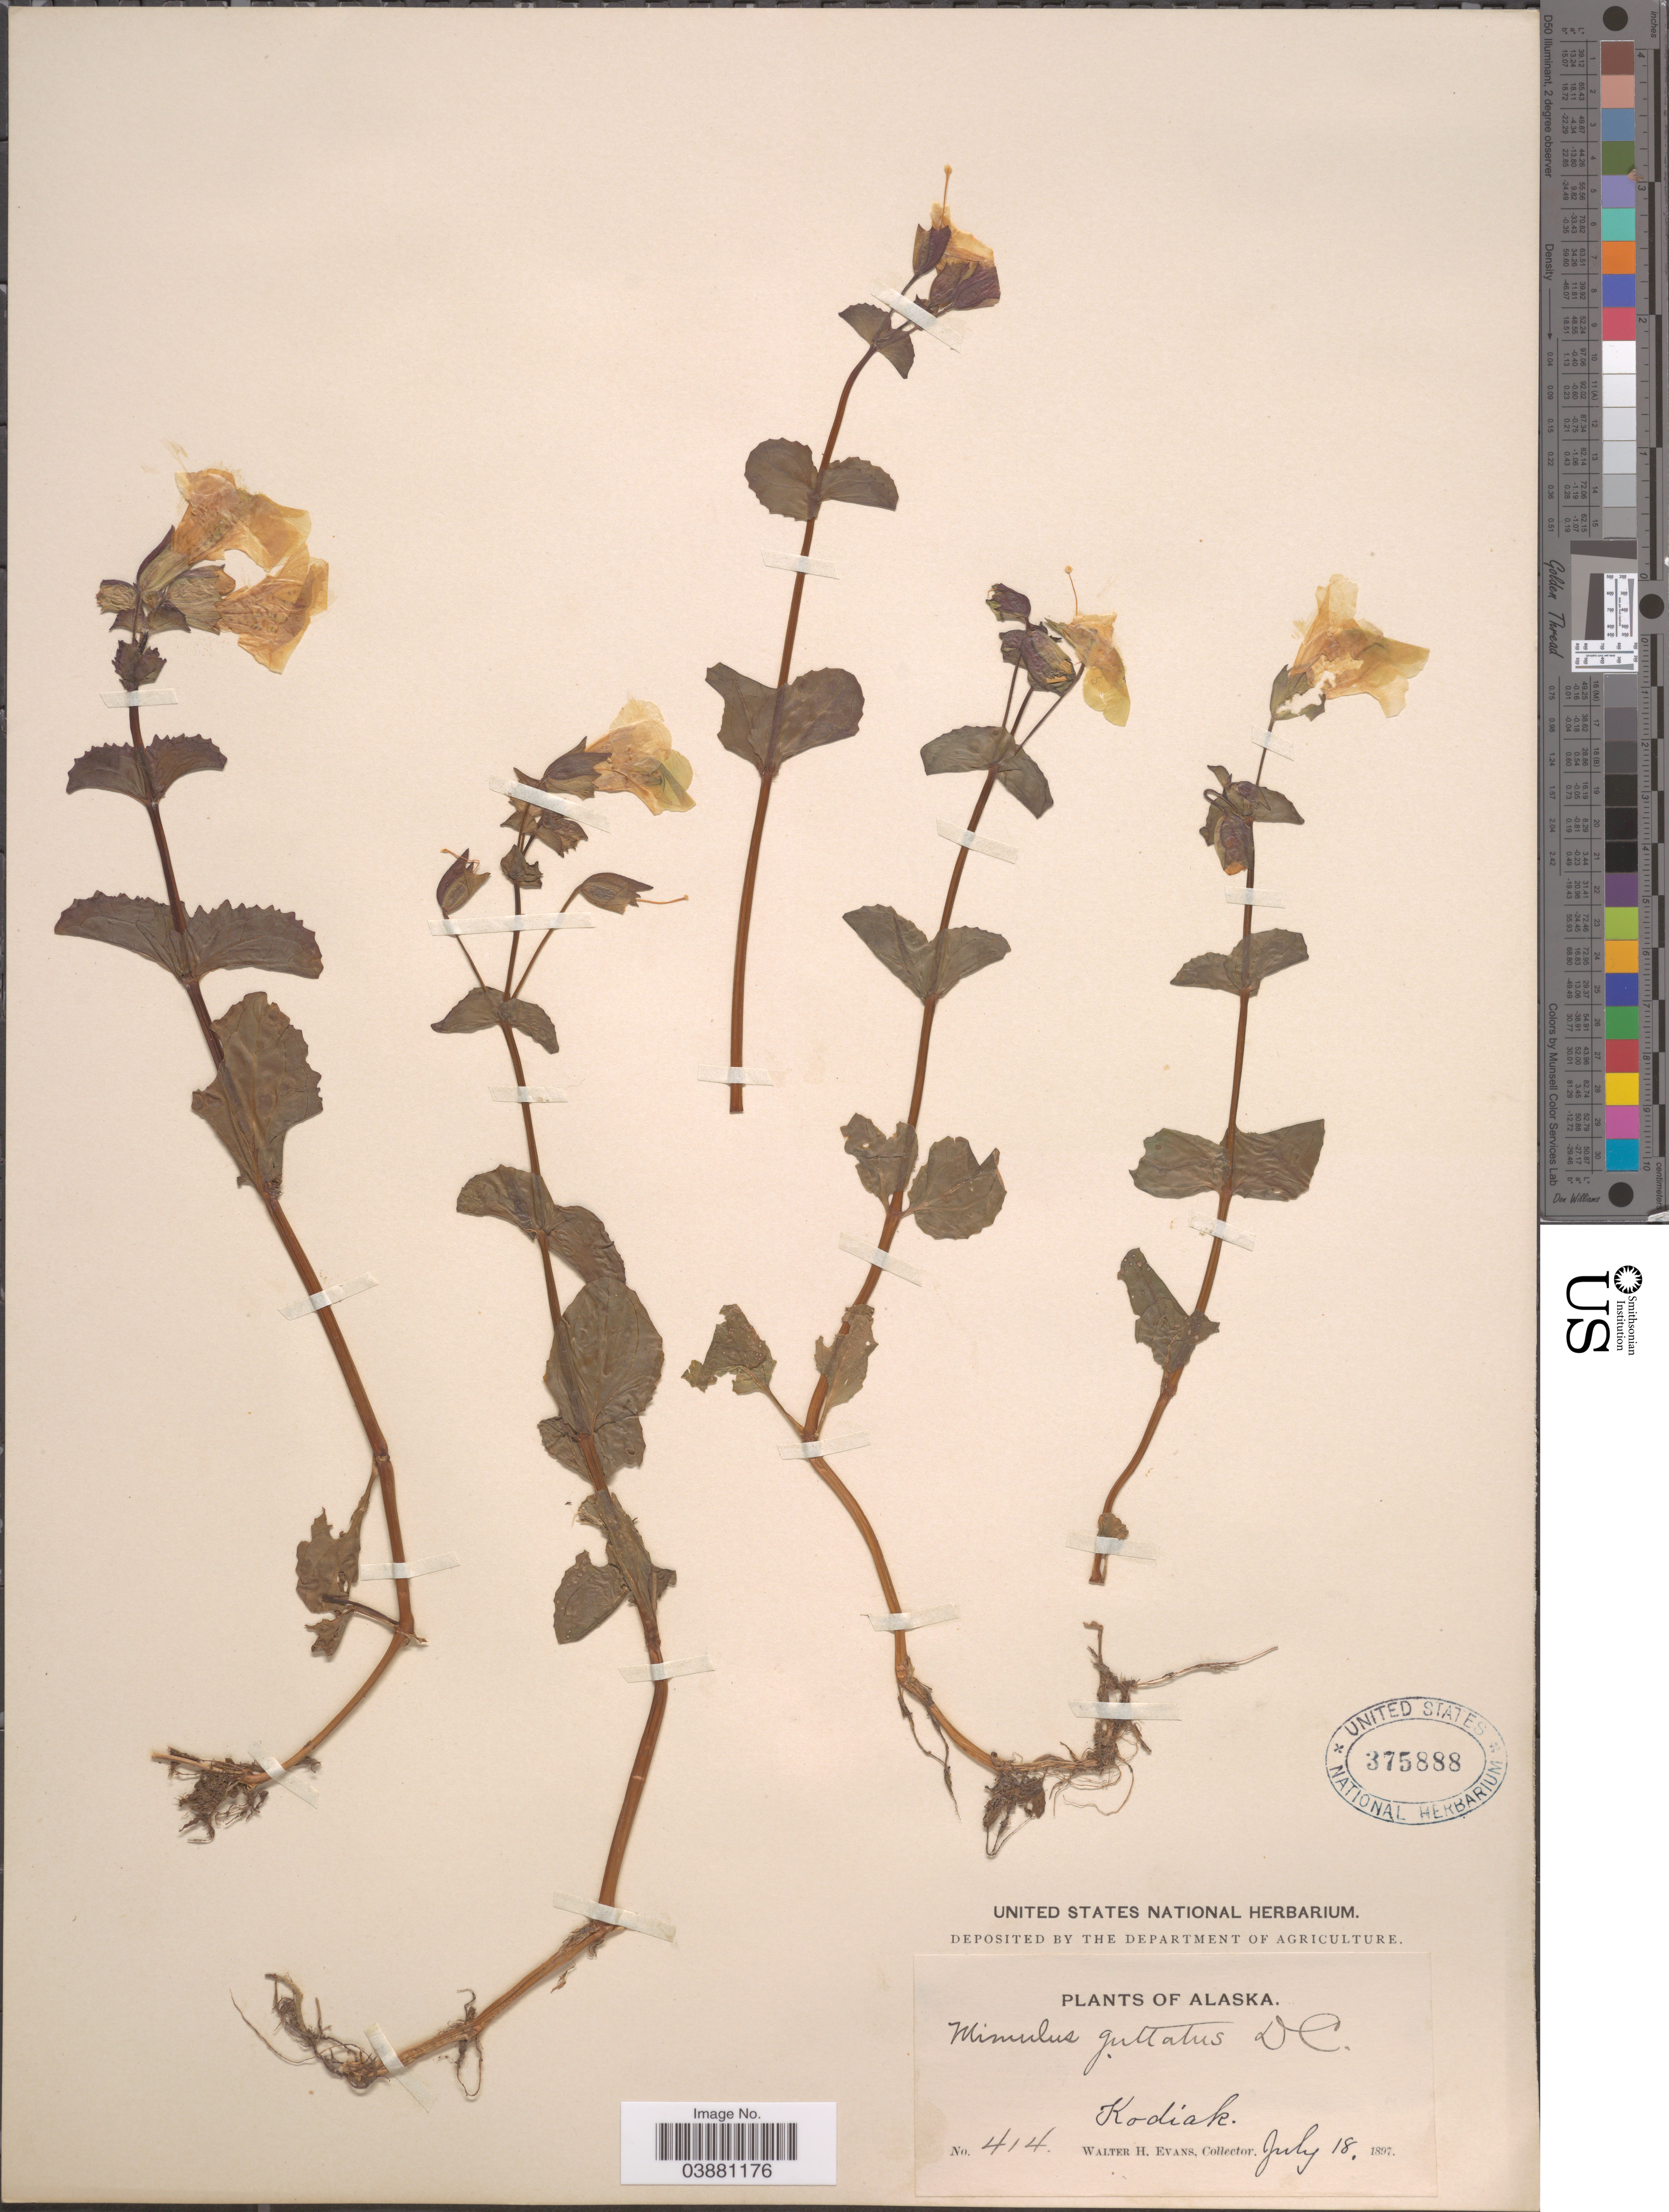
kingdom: Plantae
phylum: Tracheophyta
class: Magnoliopsida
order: Lamiales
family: Phrymaceae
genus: Mimulus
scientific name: Mimulus guttatus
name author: DC.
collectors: W. H. Evans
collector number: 414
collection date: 1897-07-18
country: United States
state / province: Alaska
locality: Kodiak.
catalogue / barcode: US 375888